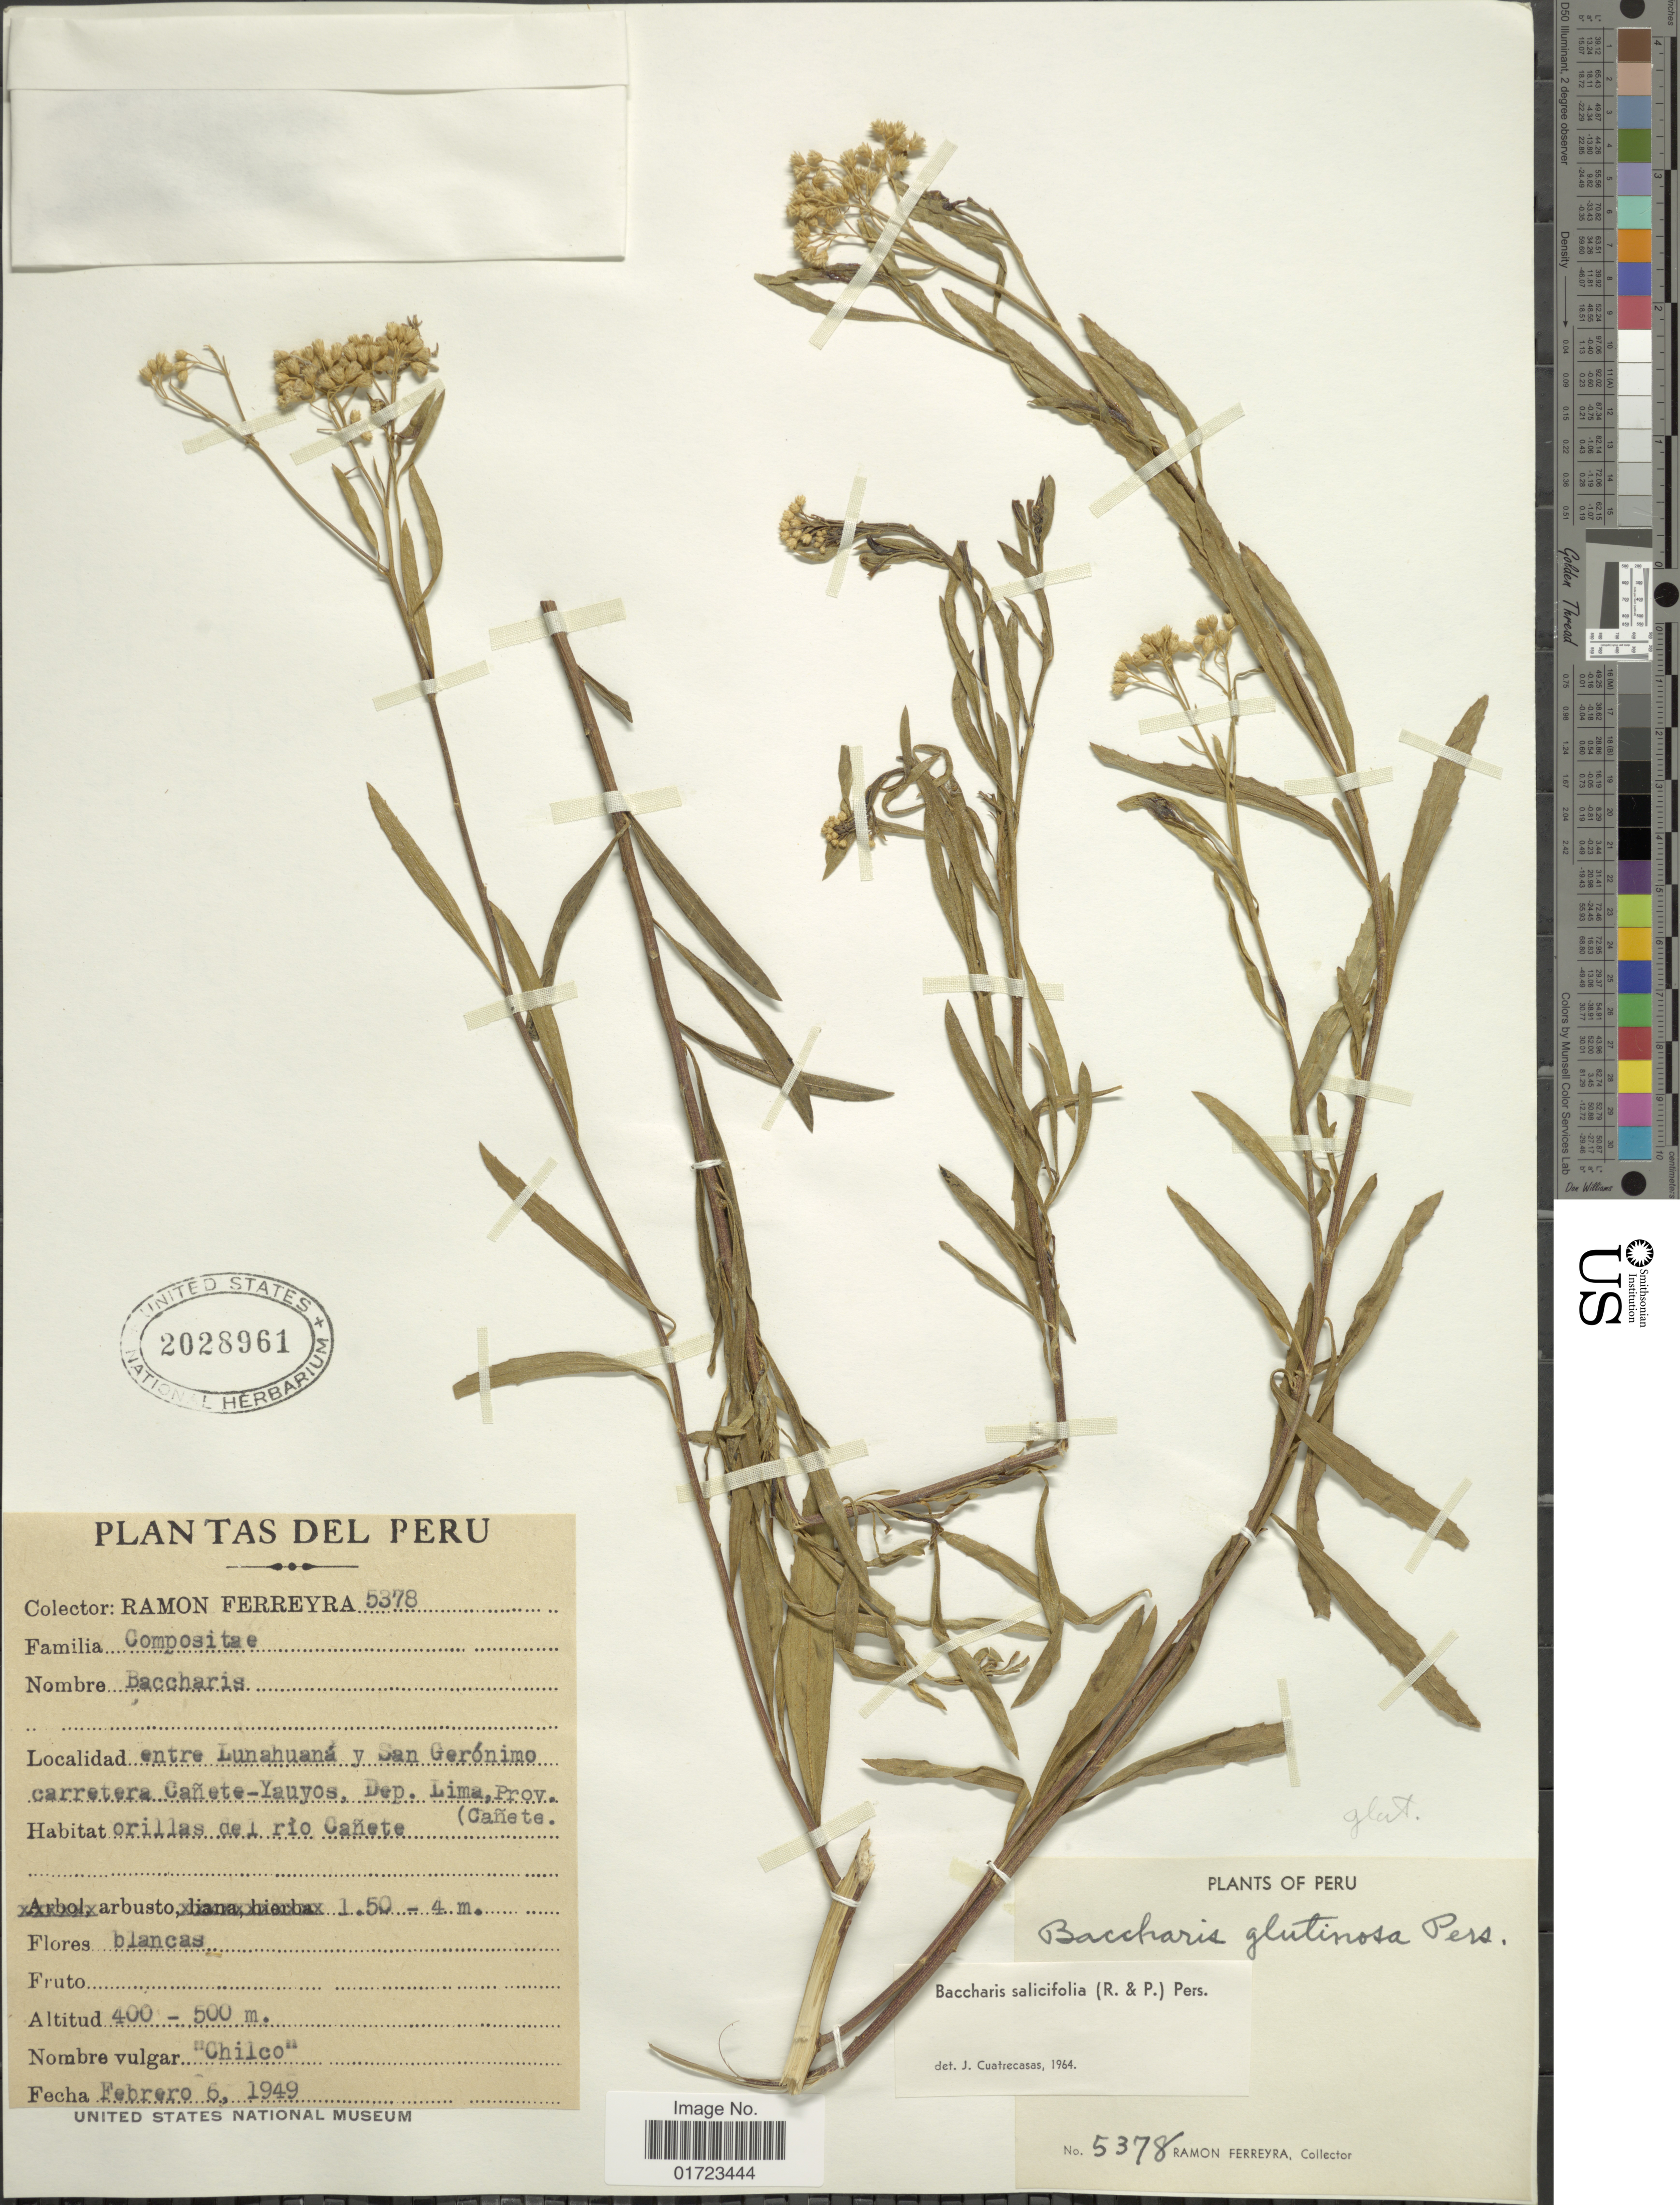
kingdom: Plantae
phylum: Tracheophyta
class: Magnoliopsida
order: Asterales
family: Asteraceae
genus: Baccharis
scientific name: Baccharis salicifolia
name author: (Ruiz & Pav.) Pers.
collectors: R. A. Ferreyra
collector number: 5378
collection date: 1949-02-06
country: Peru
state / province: Lima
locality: Entre Lunahuana y San Geronimo carretera Caneta-Yauyos, Dep. Lima, Prov. (Canete).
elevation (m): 400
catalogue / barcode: US 2028961